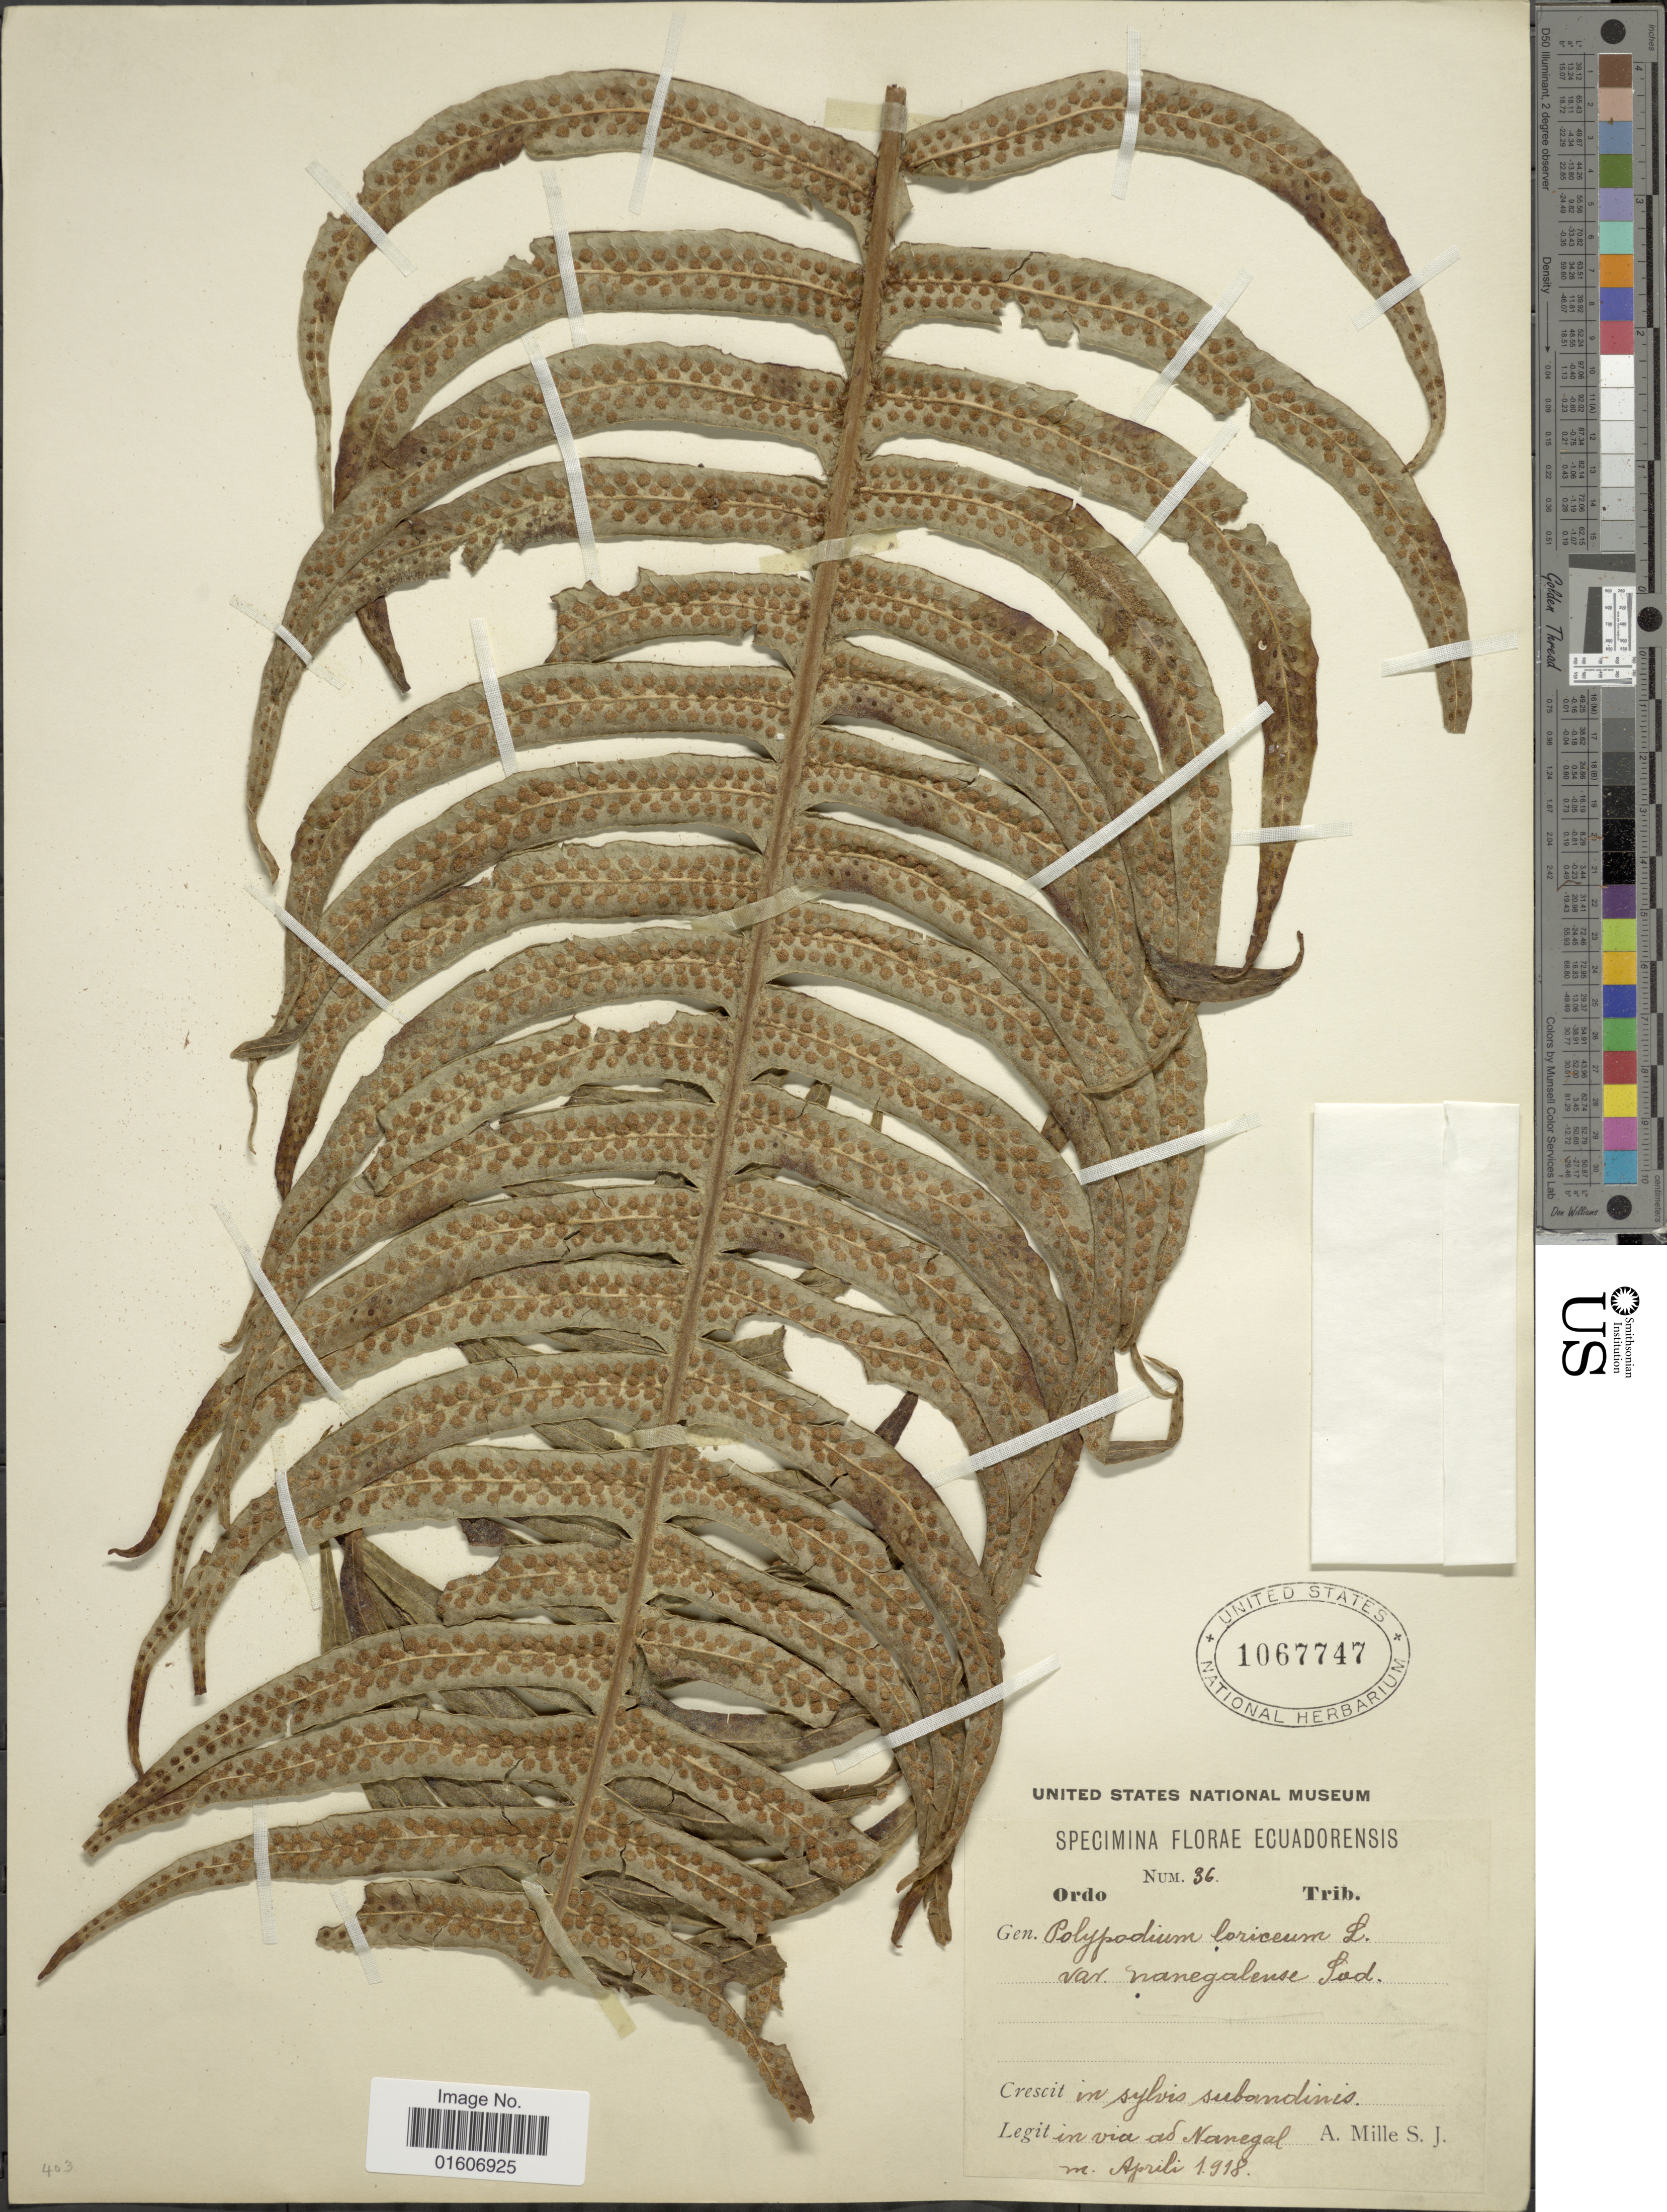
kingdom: Plantae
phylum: Tracheophyta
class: Polypodiopsida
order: Polypodiales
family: Polypodiaceae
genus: Serpocaulon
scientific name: Serpocaulon nanegalense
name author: (Sod.) A.R. Sm.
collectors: A. Mille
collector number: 36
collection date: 1918-04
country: Ecuador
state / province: Pichincha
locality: In sylvis subandinis in via ad Nanegal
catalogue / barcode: US 1067747